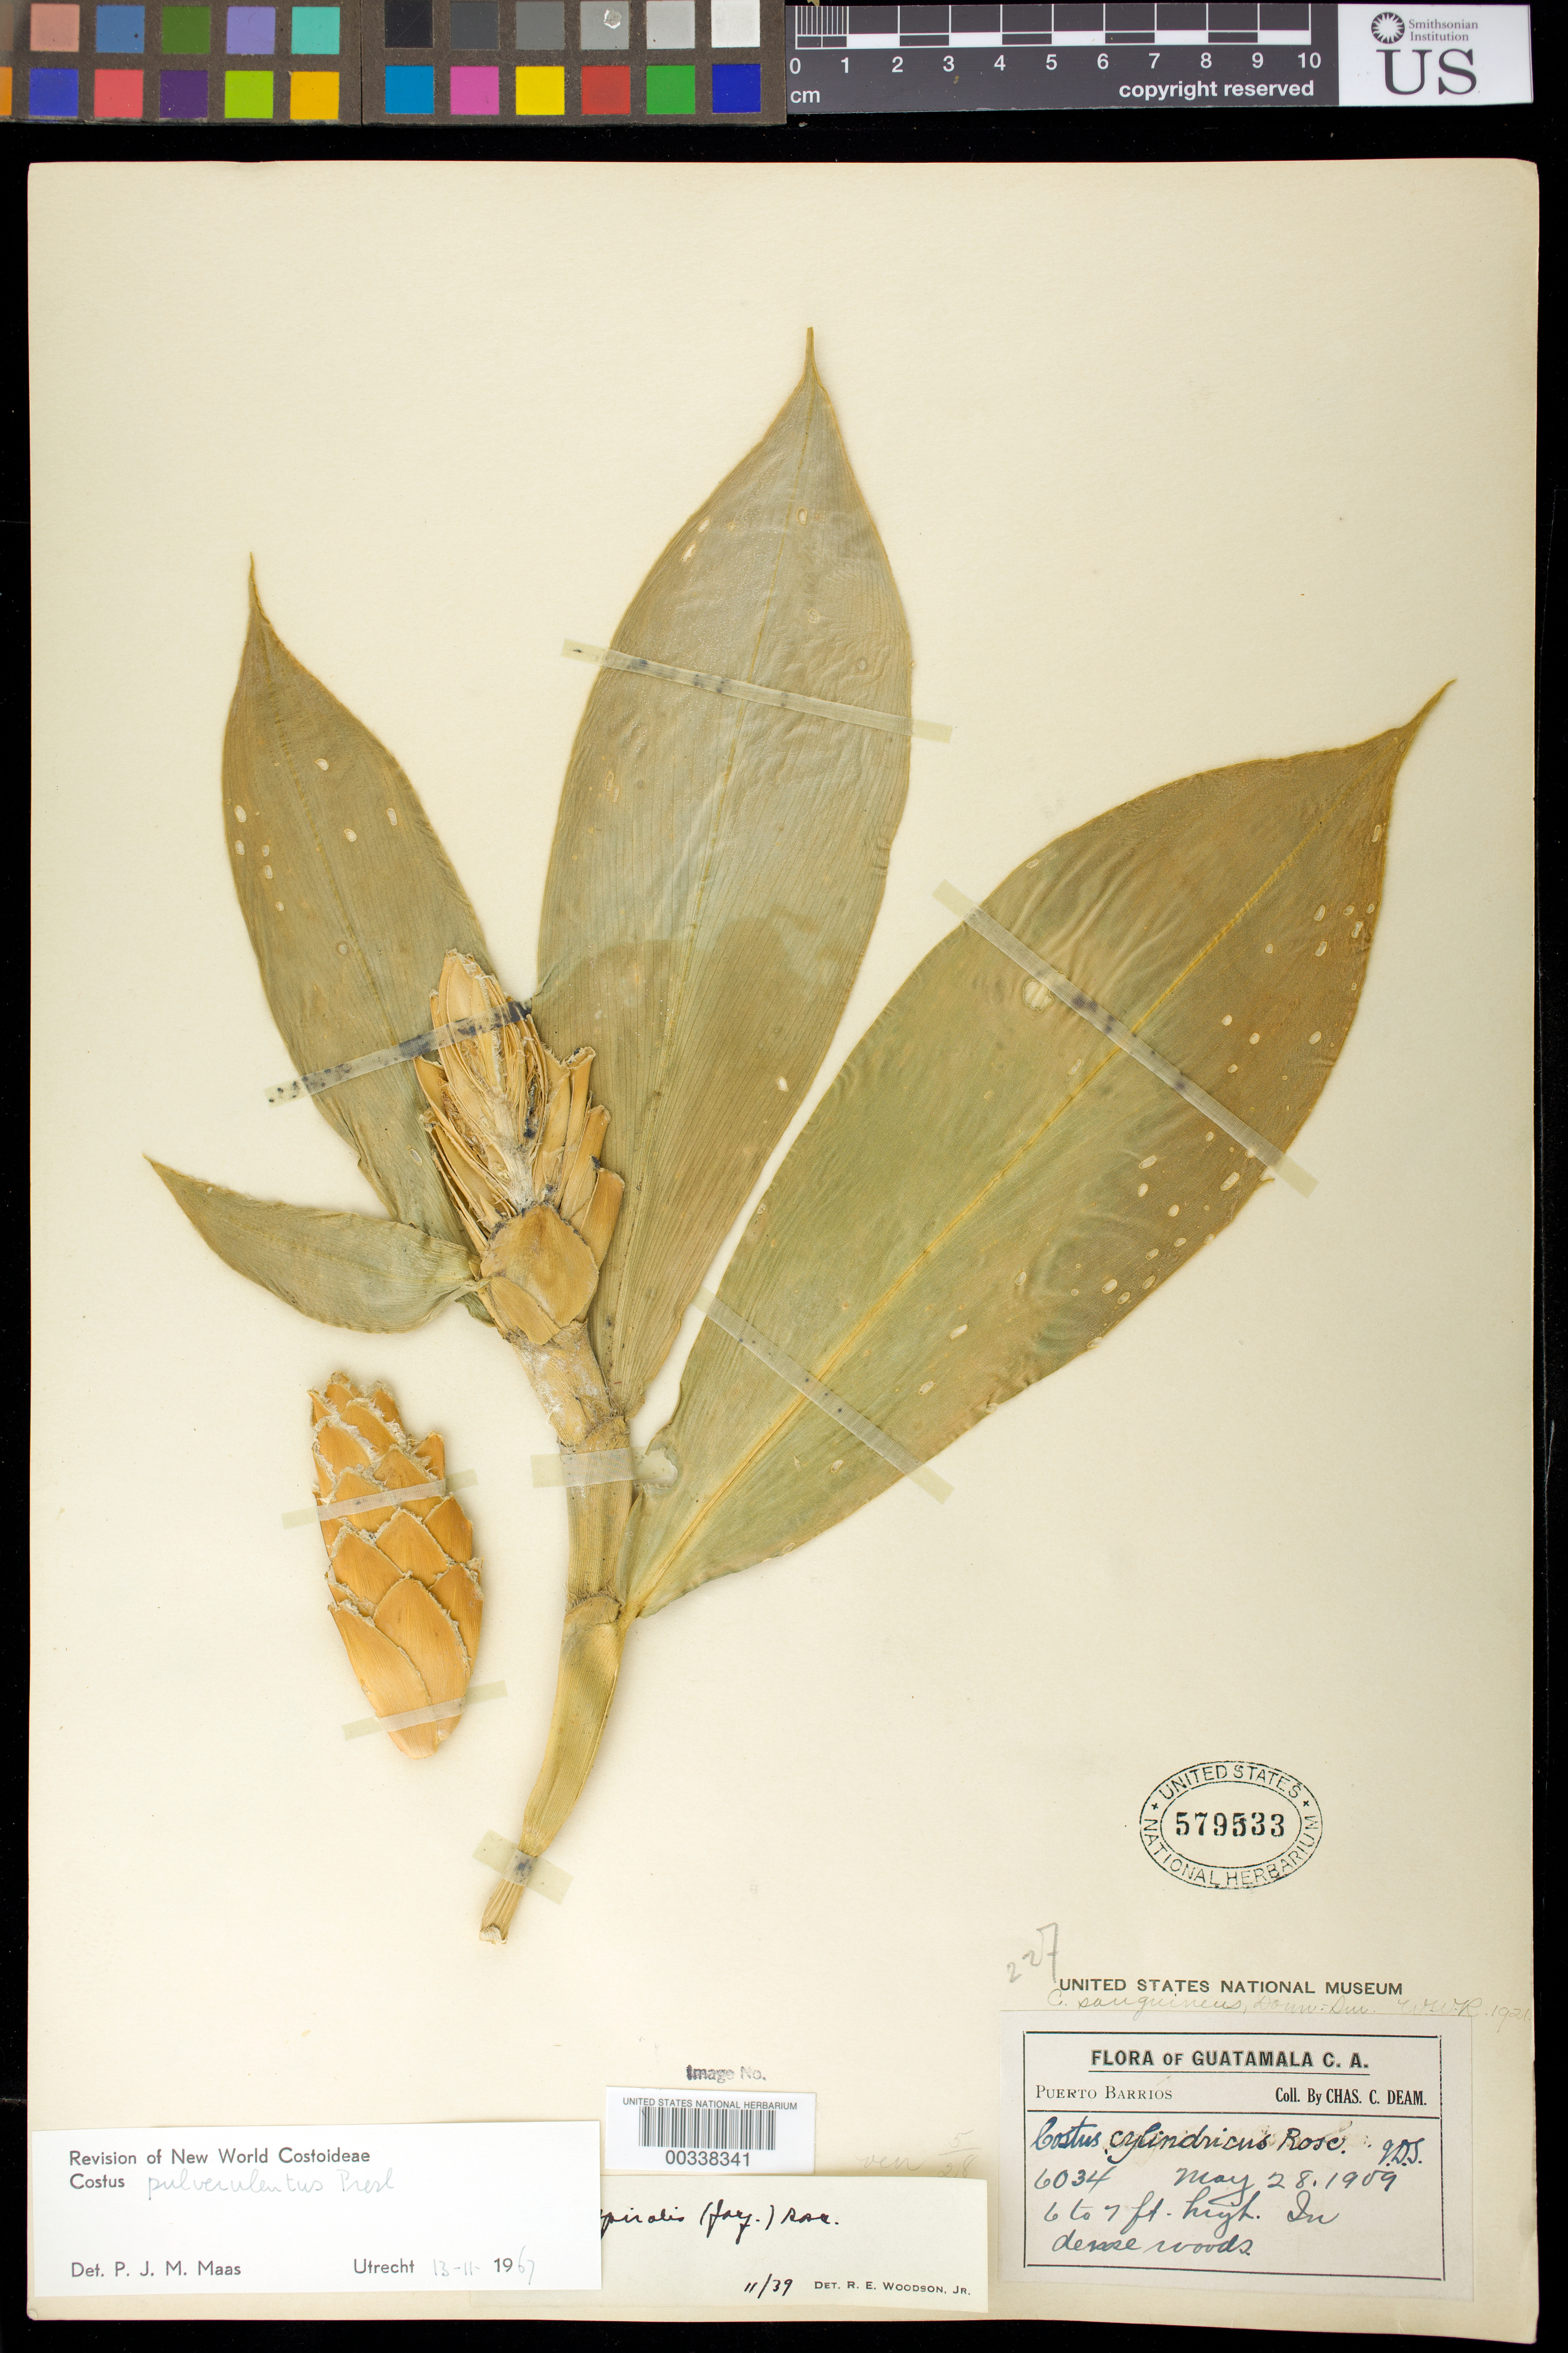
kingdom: Plantae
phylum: Tracheophyta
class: Liliopsida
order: Zingiberales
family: Costaceae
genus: Costus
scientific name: Costus pulverulentus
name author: C. Presl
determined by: Maas, Paul J. M.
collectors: C. C. Deam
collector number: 6034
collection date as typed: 28 May 1909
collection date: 1909-05-28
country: Guatemala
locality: Puerto barrios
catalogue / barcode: US 579533